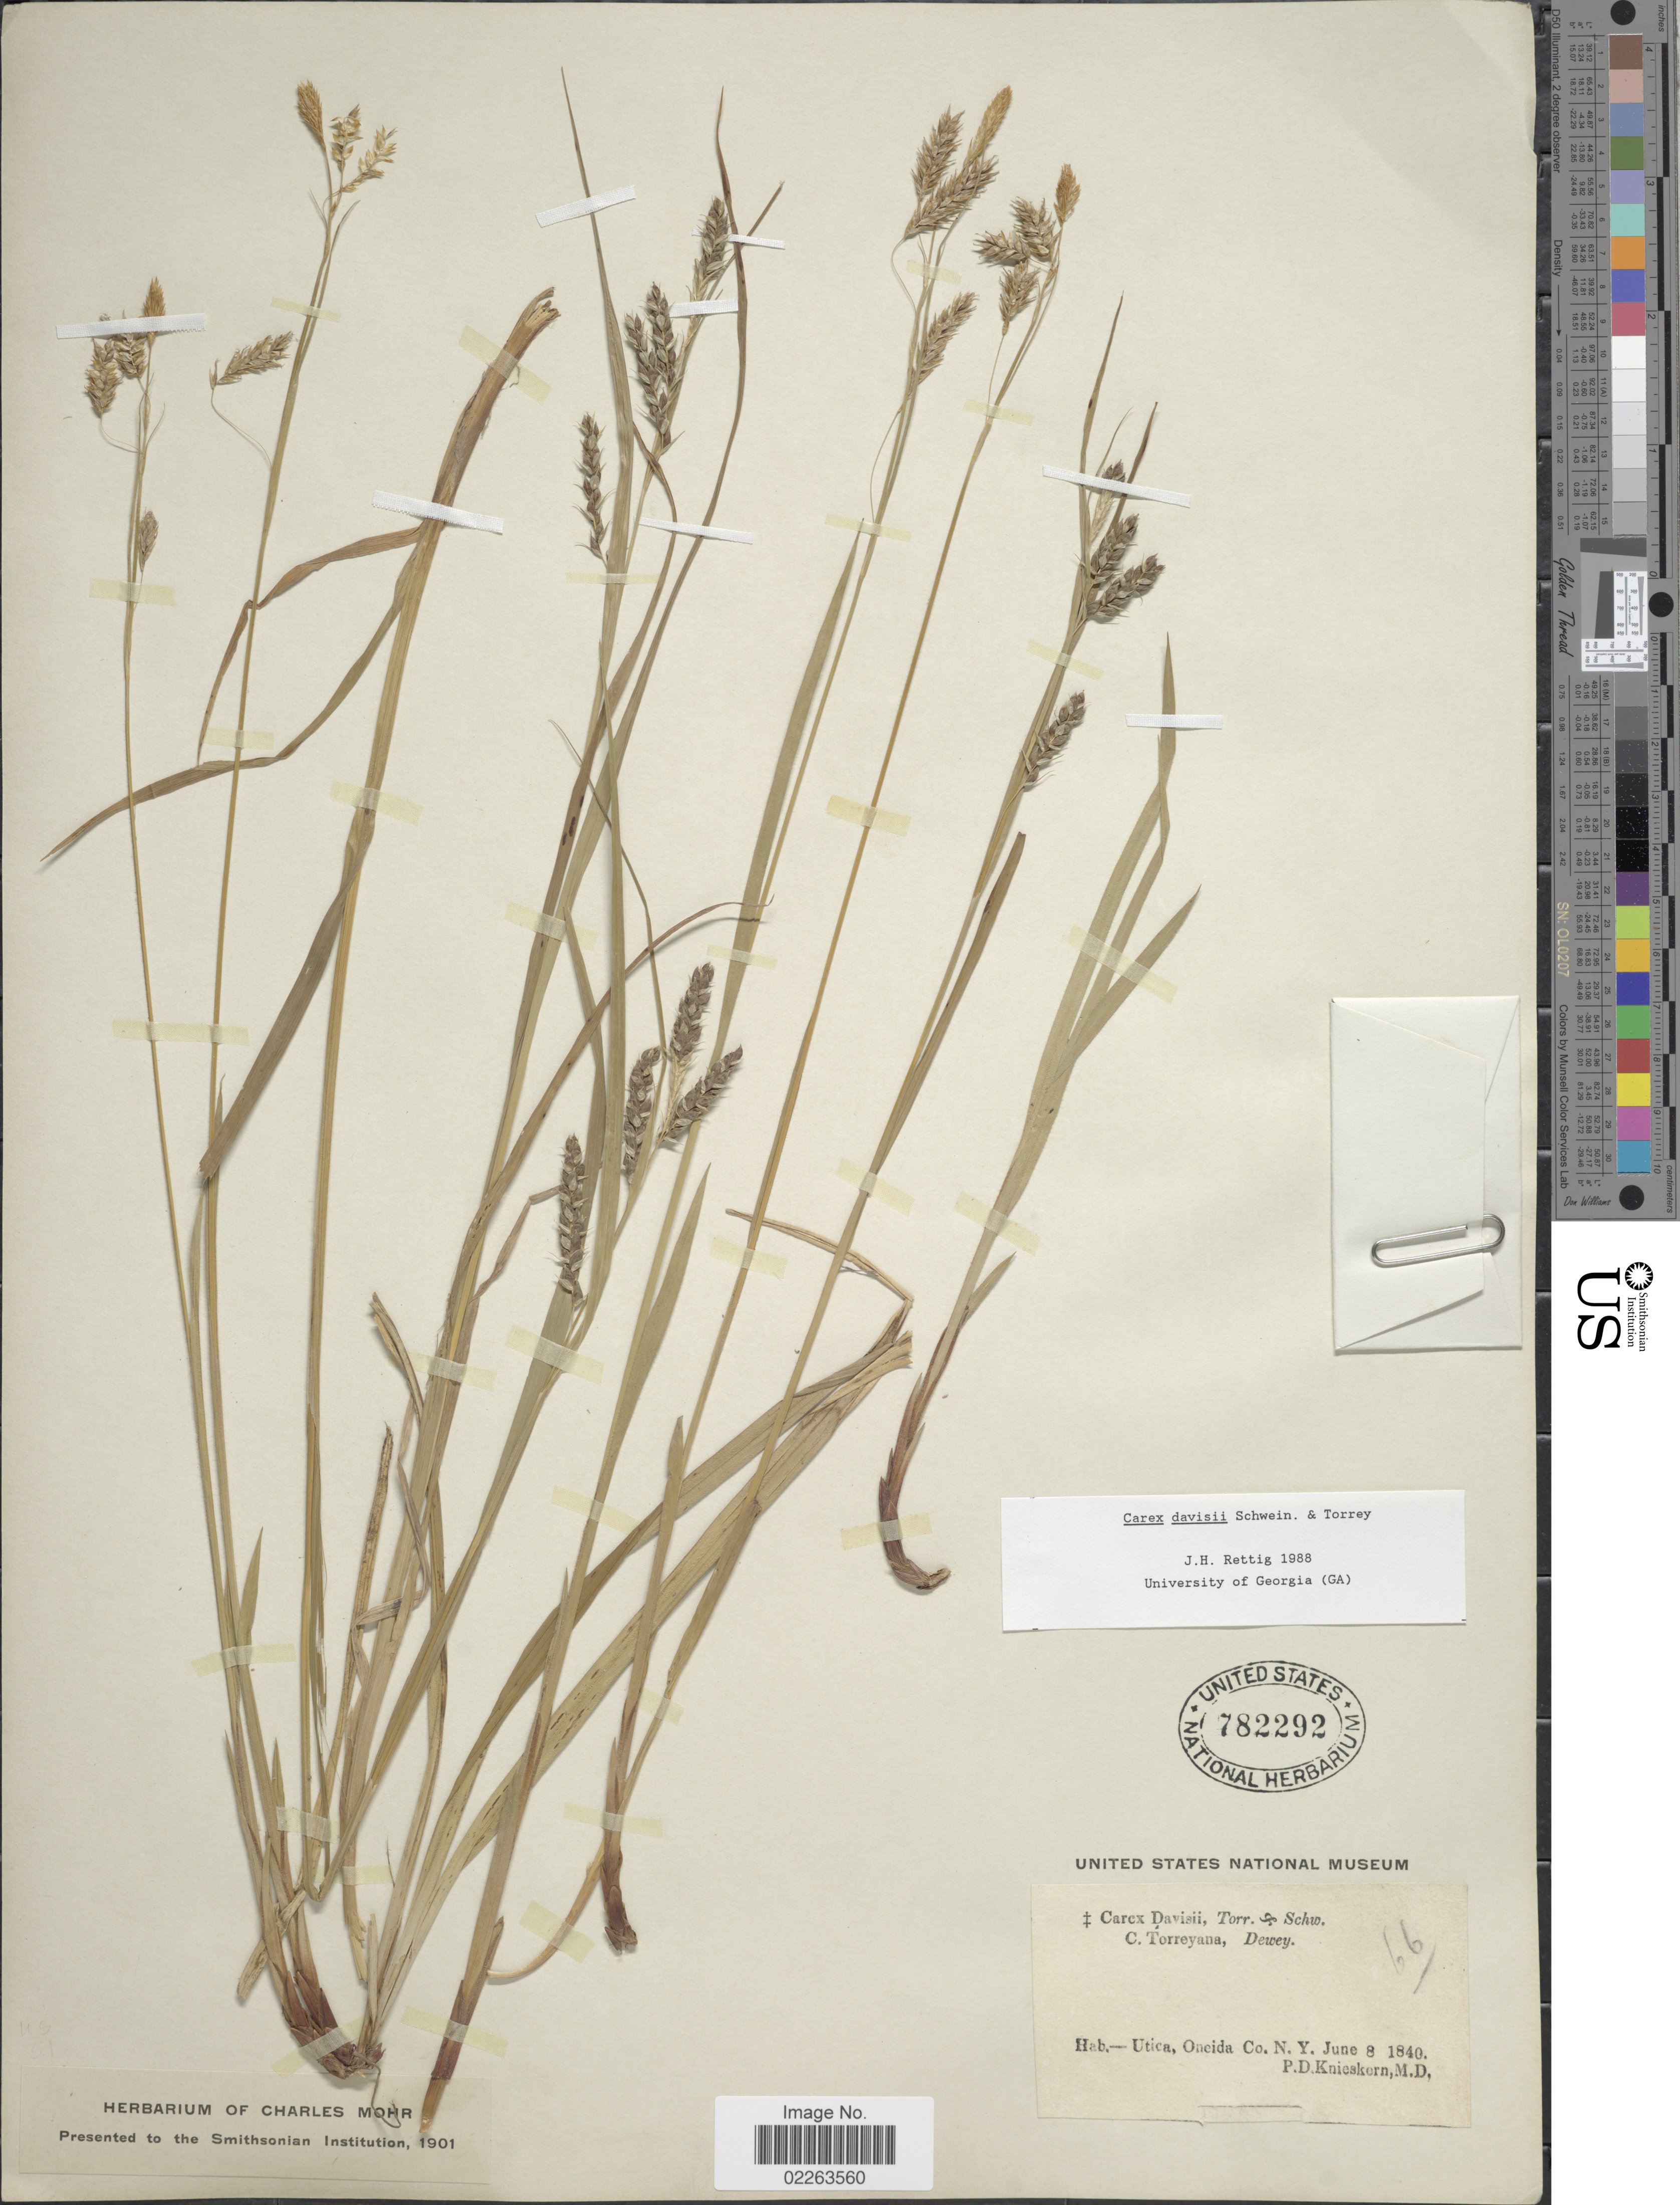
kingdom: Plantae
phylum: Tracheophyta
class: Liliopsida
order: Poales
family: Cyperaceae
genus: Carex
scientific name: Carex davisii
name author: Schwein. & Torr.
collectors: P. D. Knieskern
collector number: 66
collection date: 1840-06-08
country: United States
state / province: New York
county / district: Oneida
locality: Utica, Oneida Co. N. Y.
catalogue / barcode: US 782292